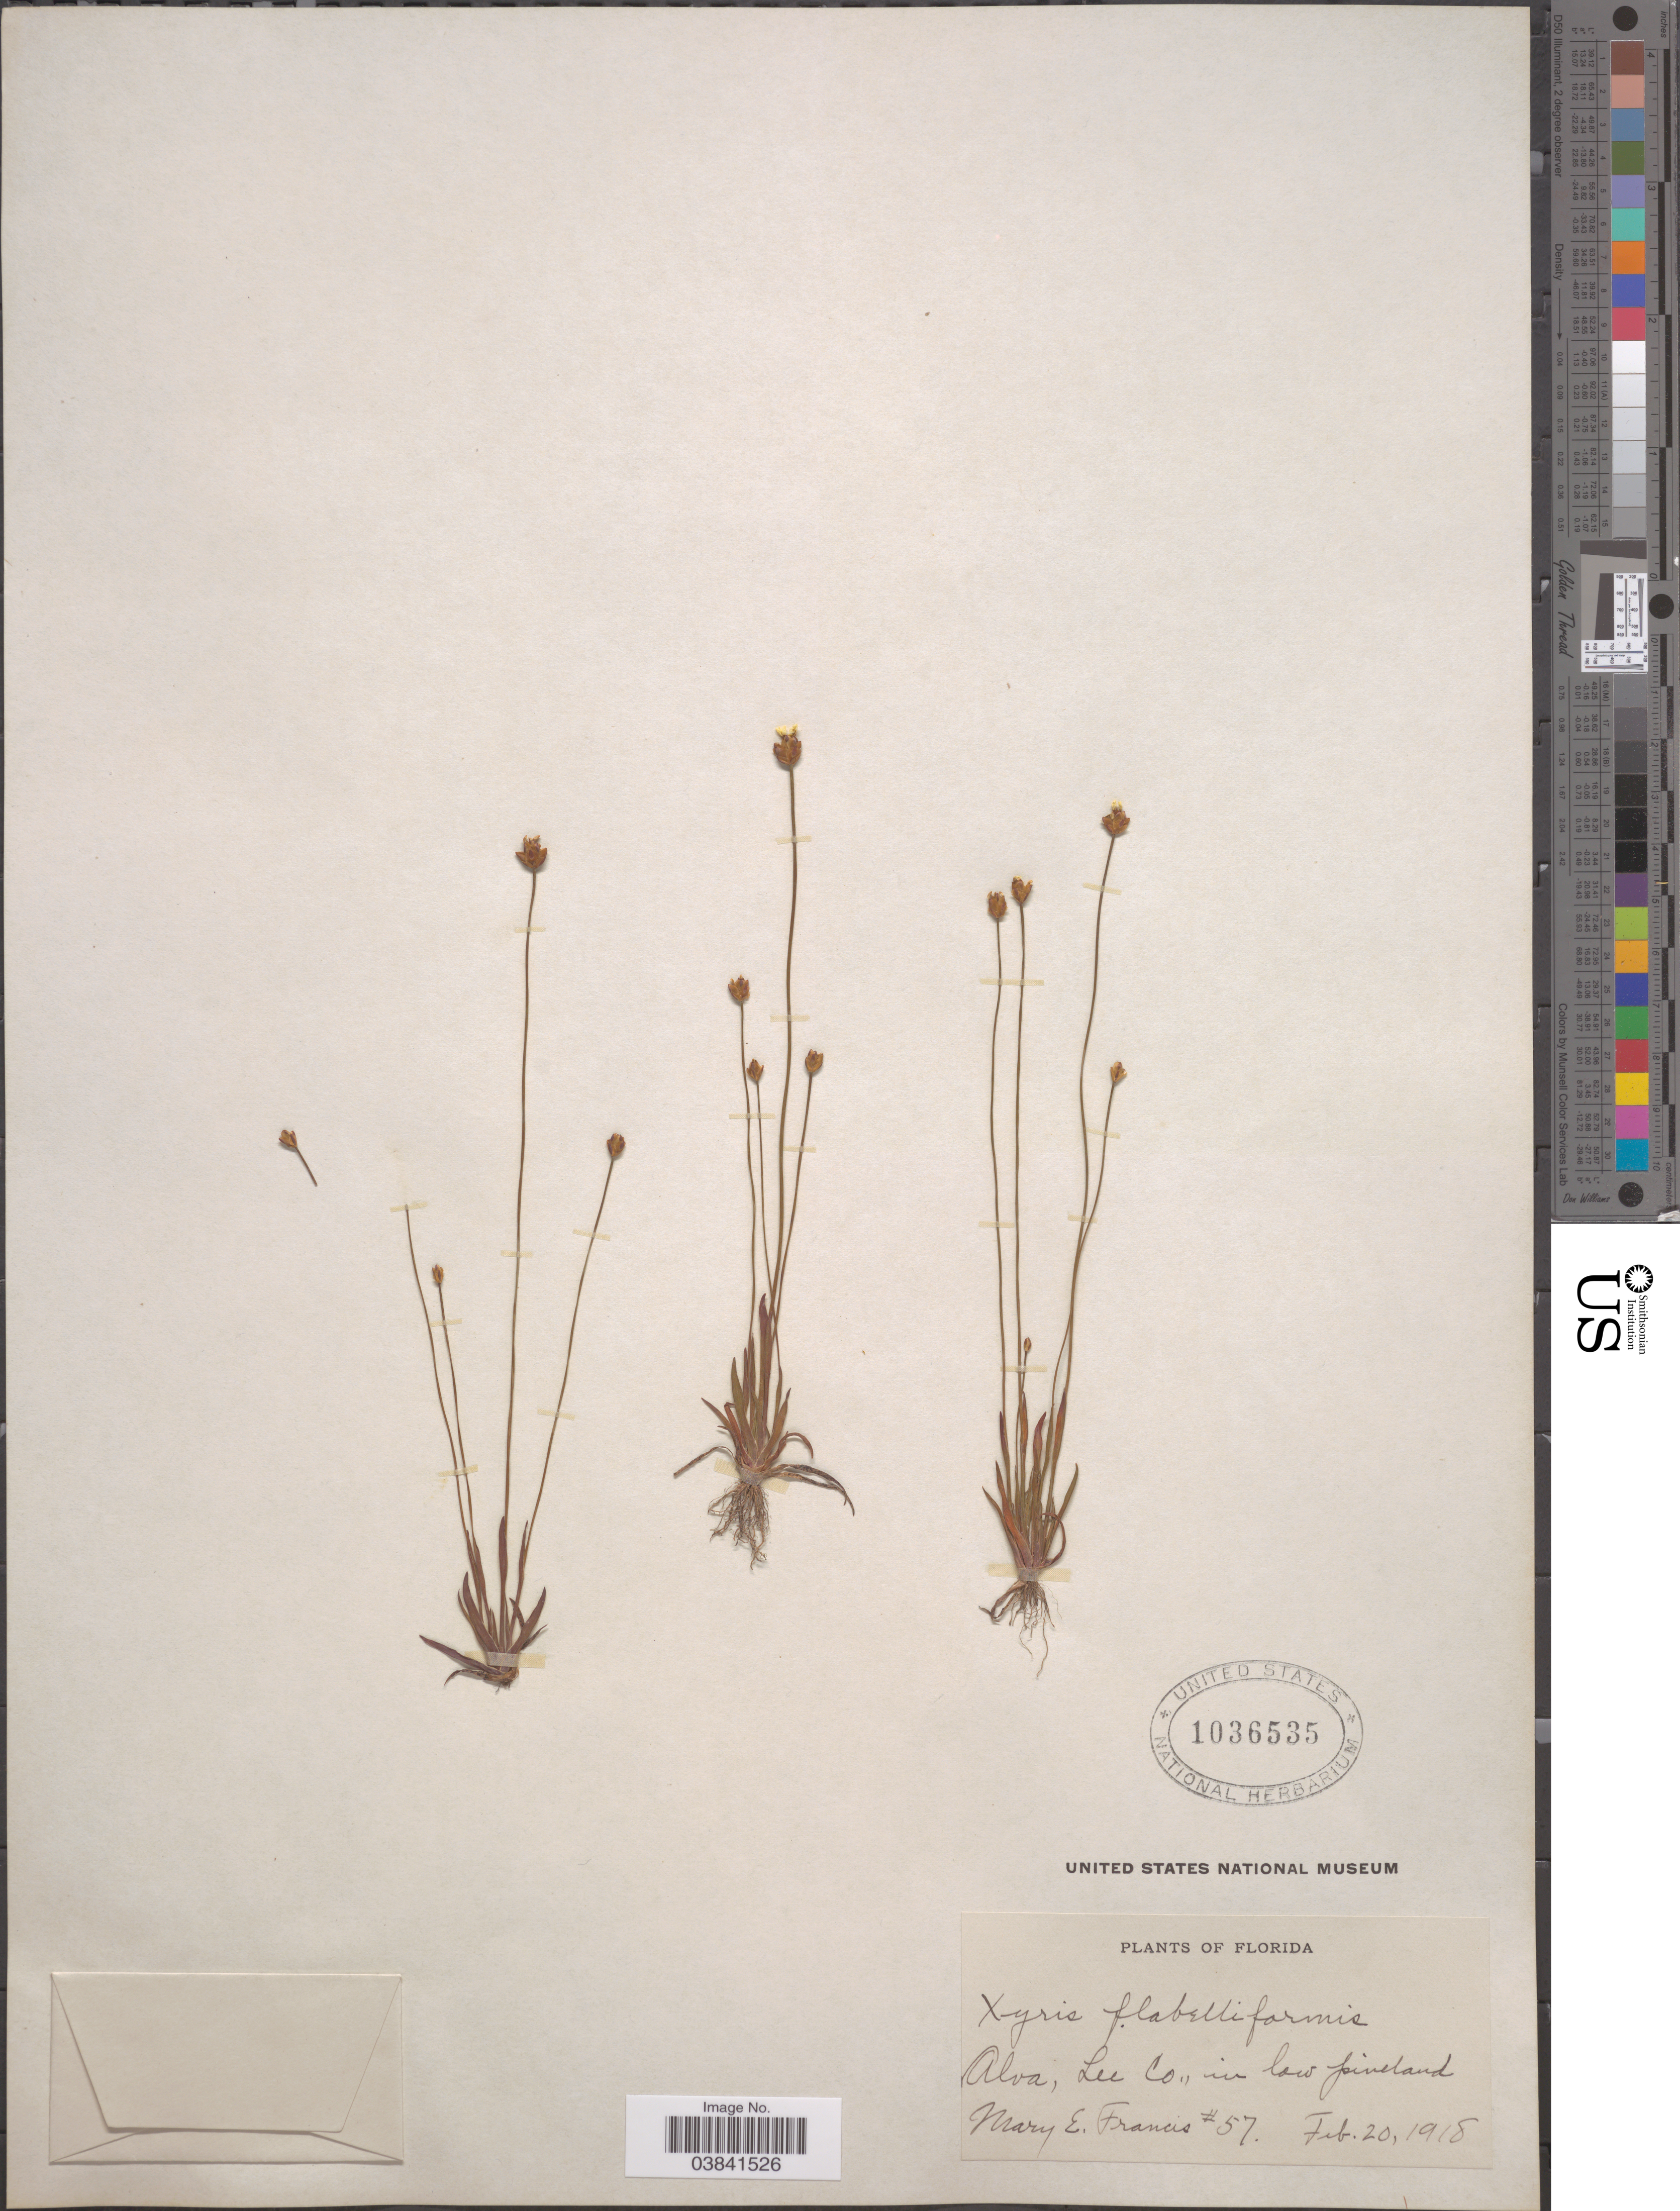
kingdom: Plantae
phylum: Tracheophyta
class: Liliopsida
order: Poales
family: Xyridaceae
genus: Xyris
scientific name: Xyris flabelliformis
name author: Chapm.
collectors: M. E. Francis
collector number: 57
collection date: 1918-02-20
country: United States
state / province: Florida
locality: Alva, Lee Co., in low pineland.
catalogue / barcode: US 1036535